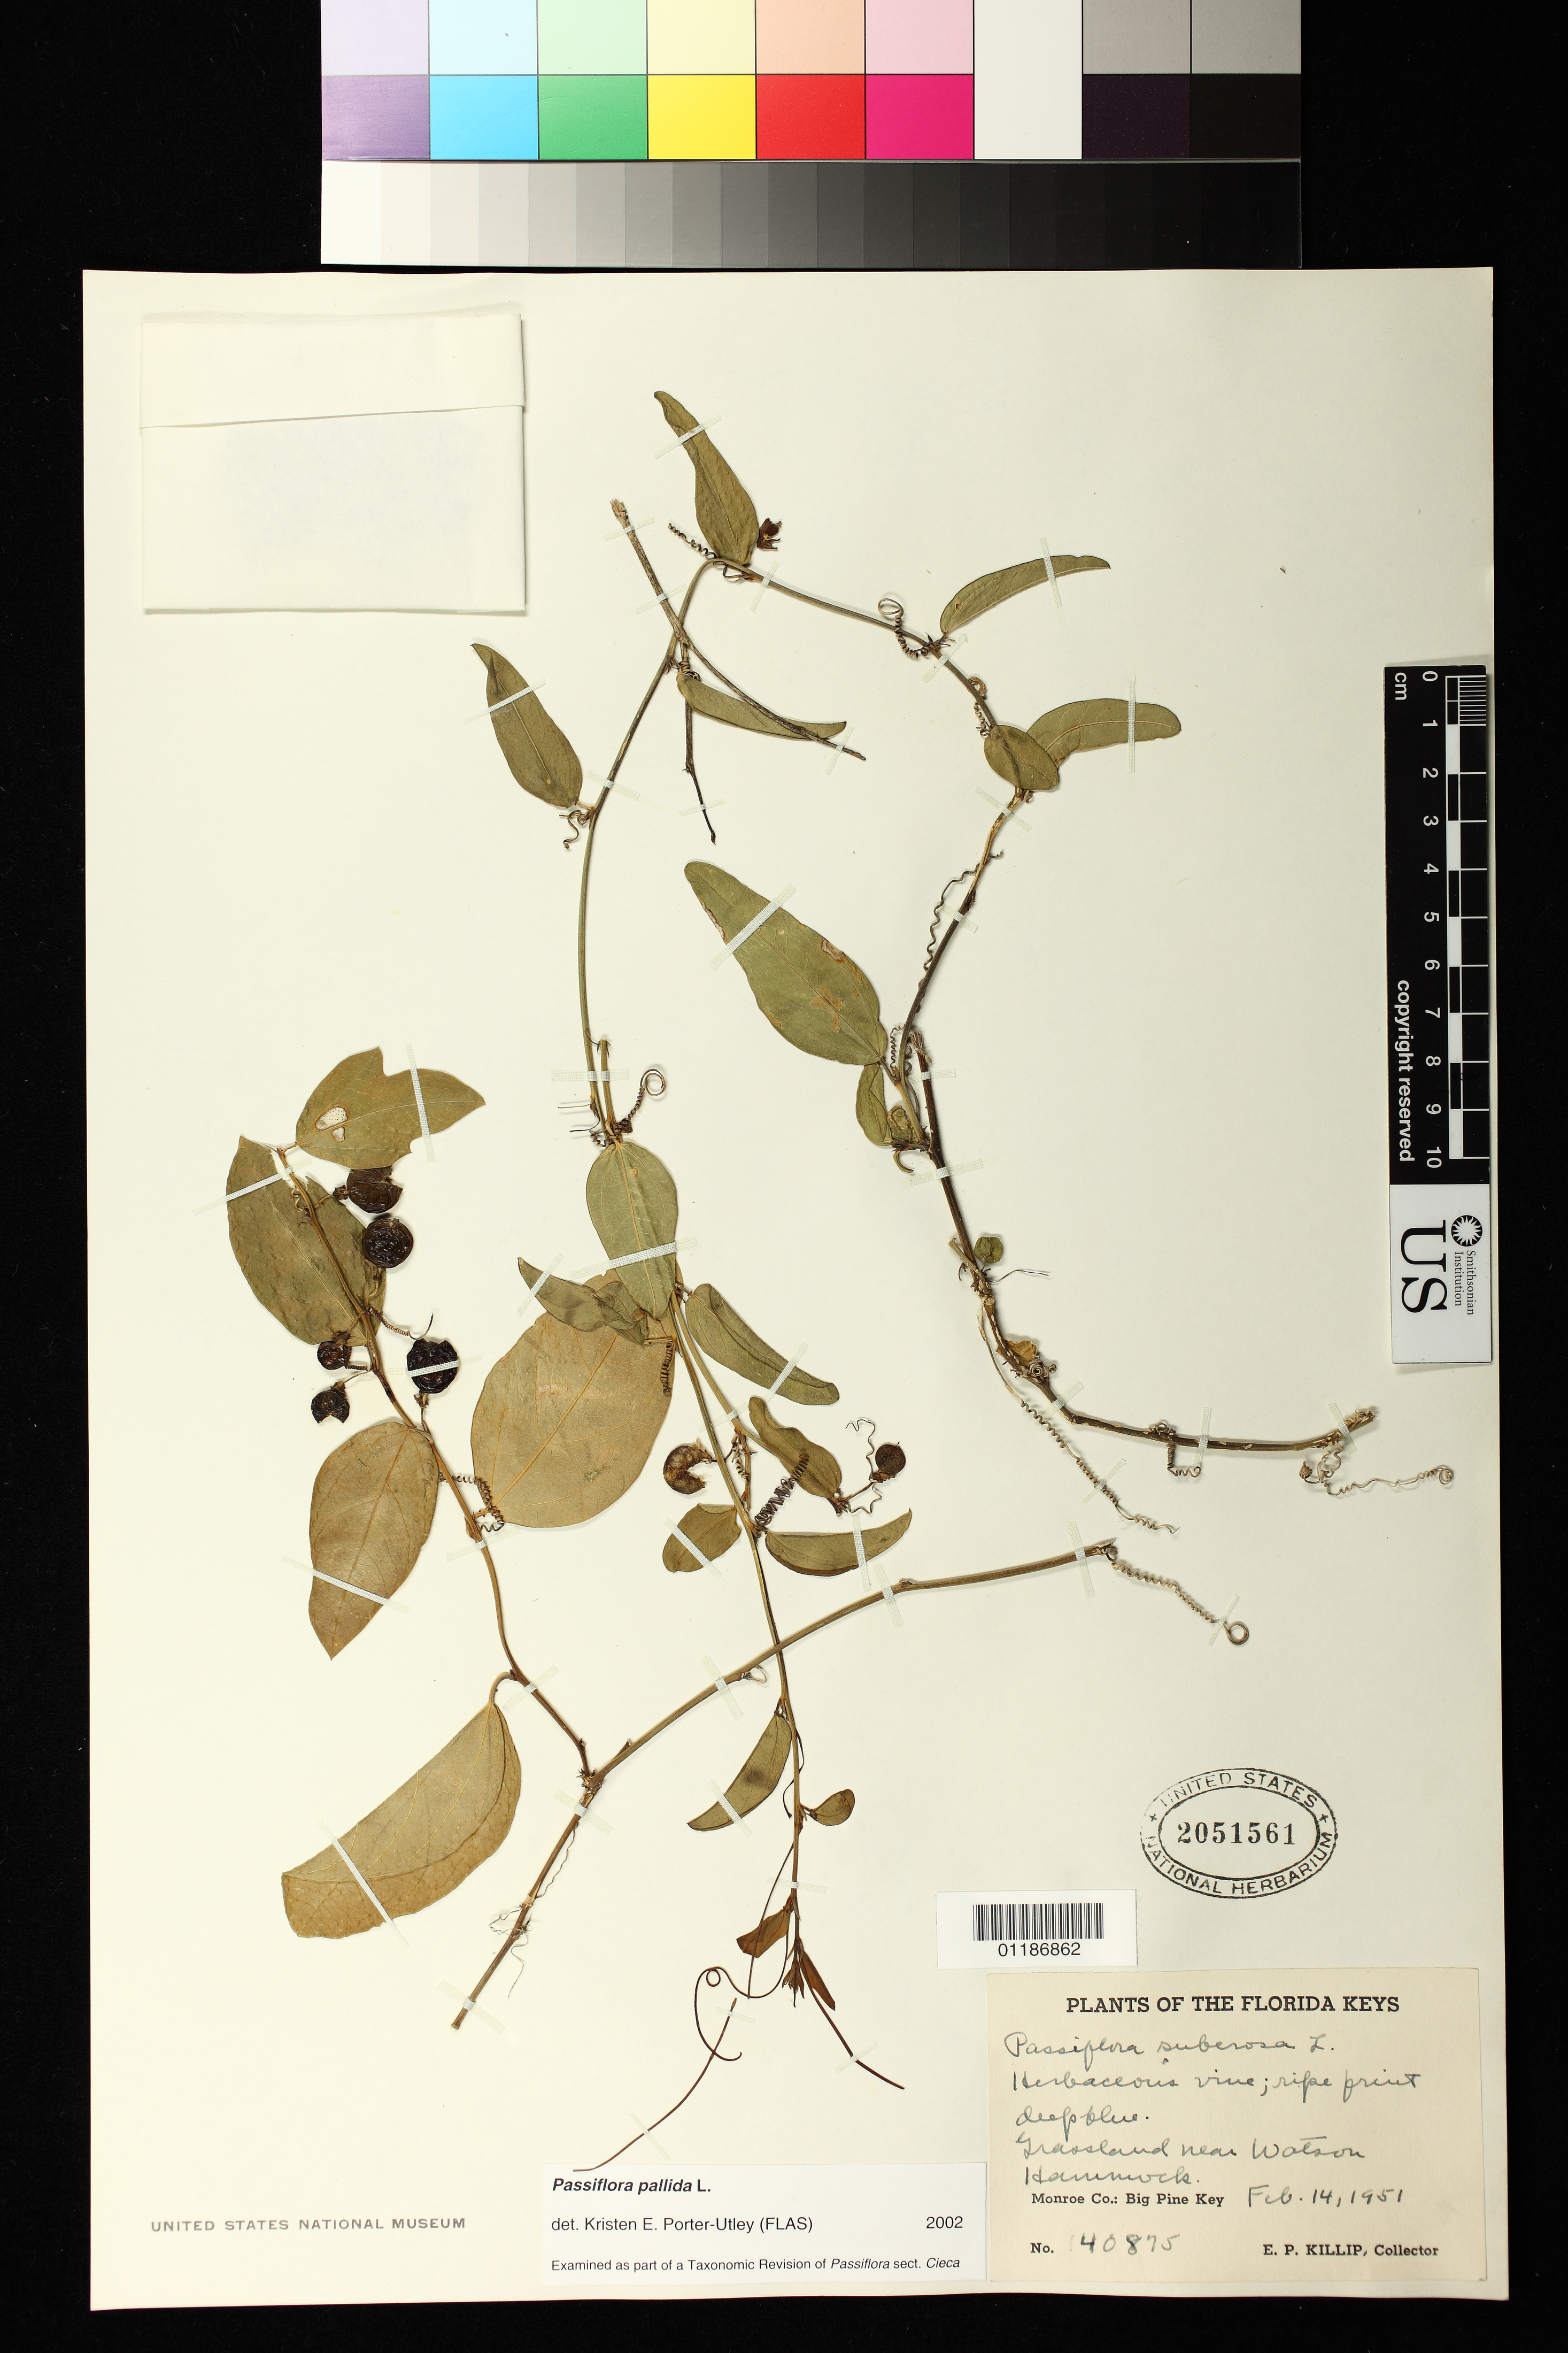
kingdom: Plantae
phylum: Tracheophyta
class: Magnoliopsida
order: Malpighiales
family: Passifloraceae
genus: Passiflora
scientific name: Passiflora pallida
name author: L.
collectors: E. P. Killip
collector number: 40875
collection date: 1951-02-14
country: United States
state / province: Florida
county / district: Monroe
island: Big Pine Key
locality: Grassland near Watson Hammock . Big Pine Key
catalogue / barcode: US 2051561